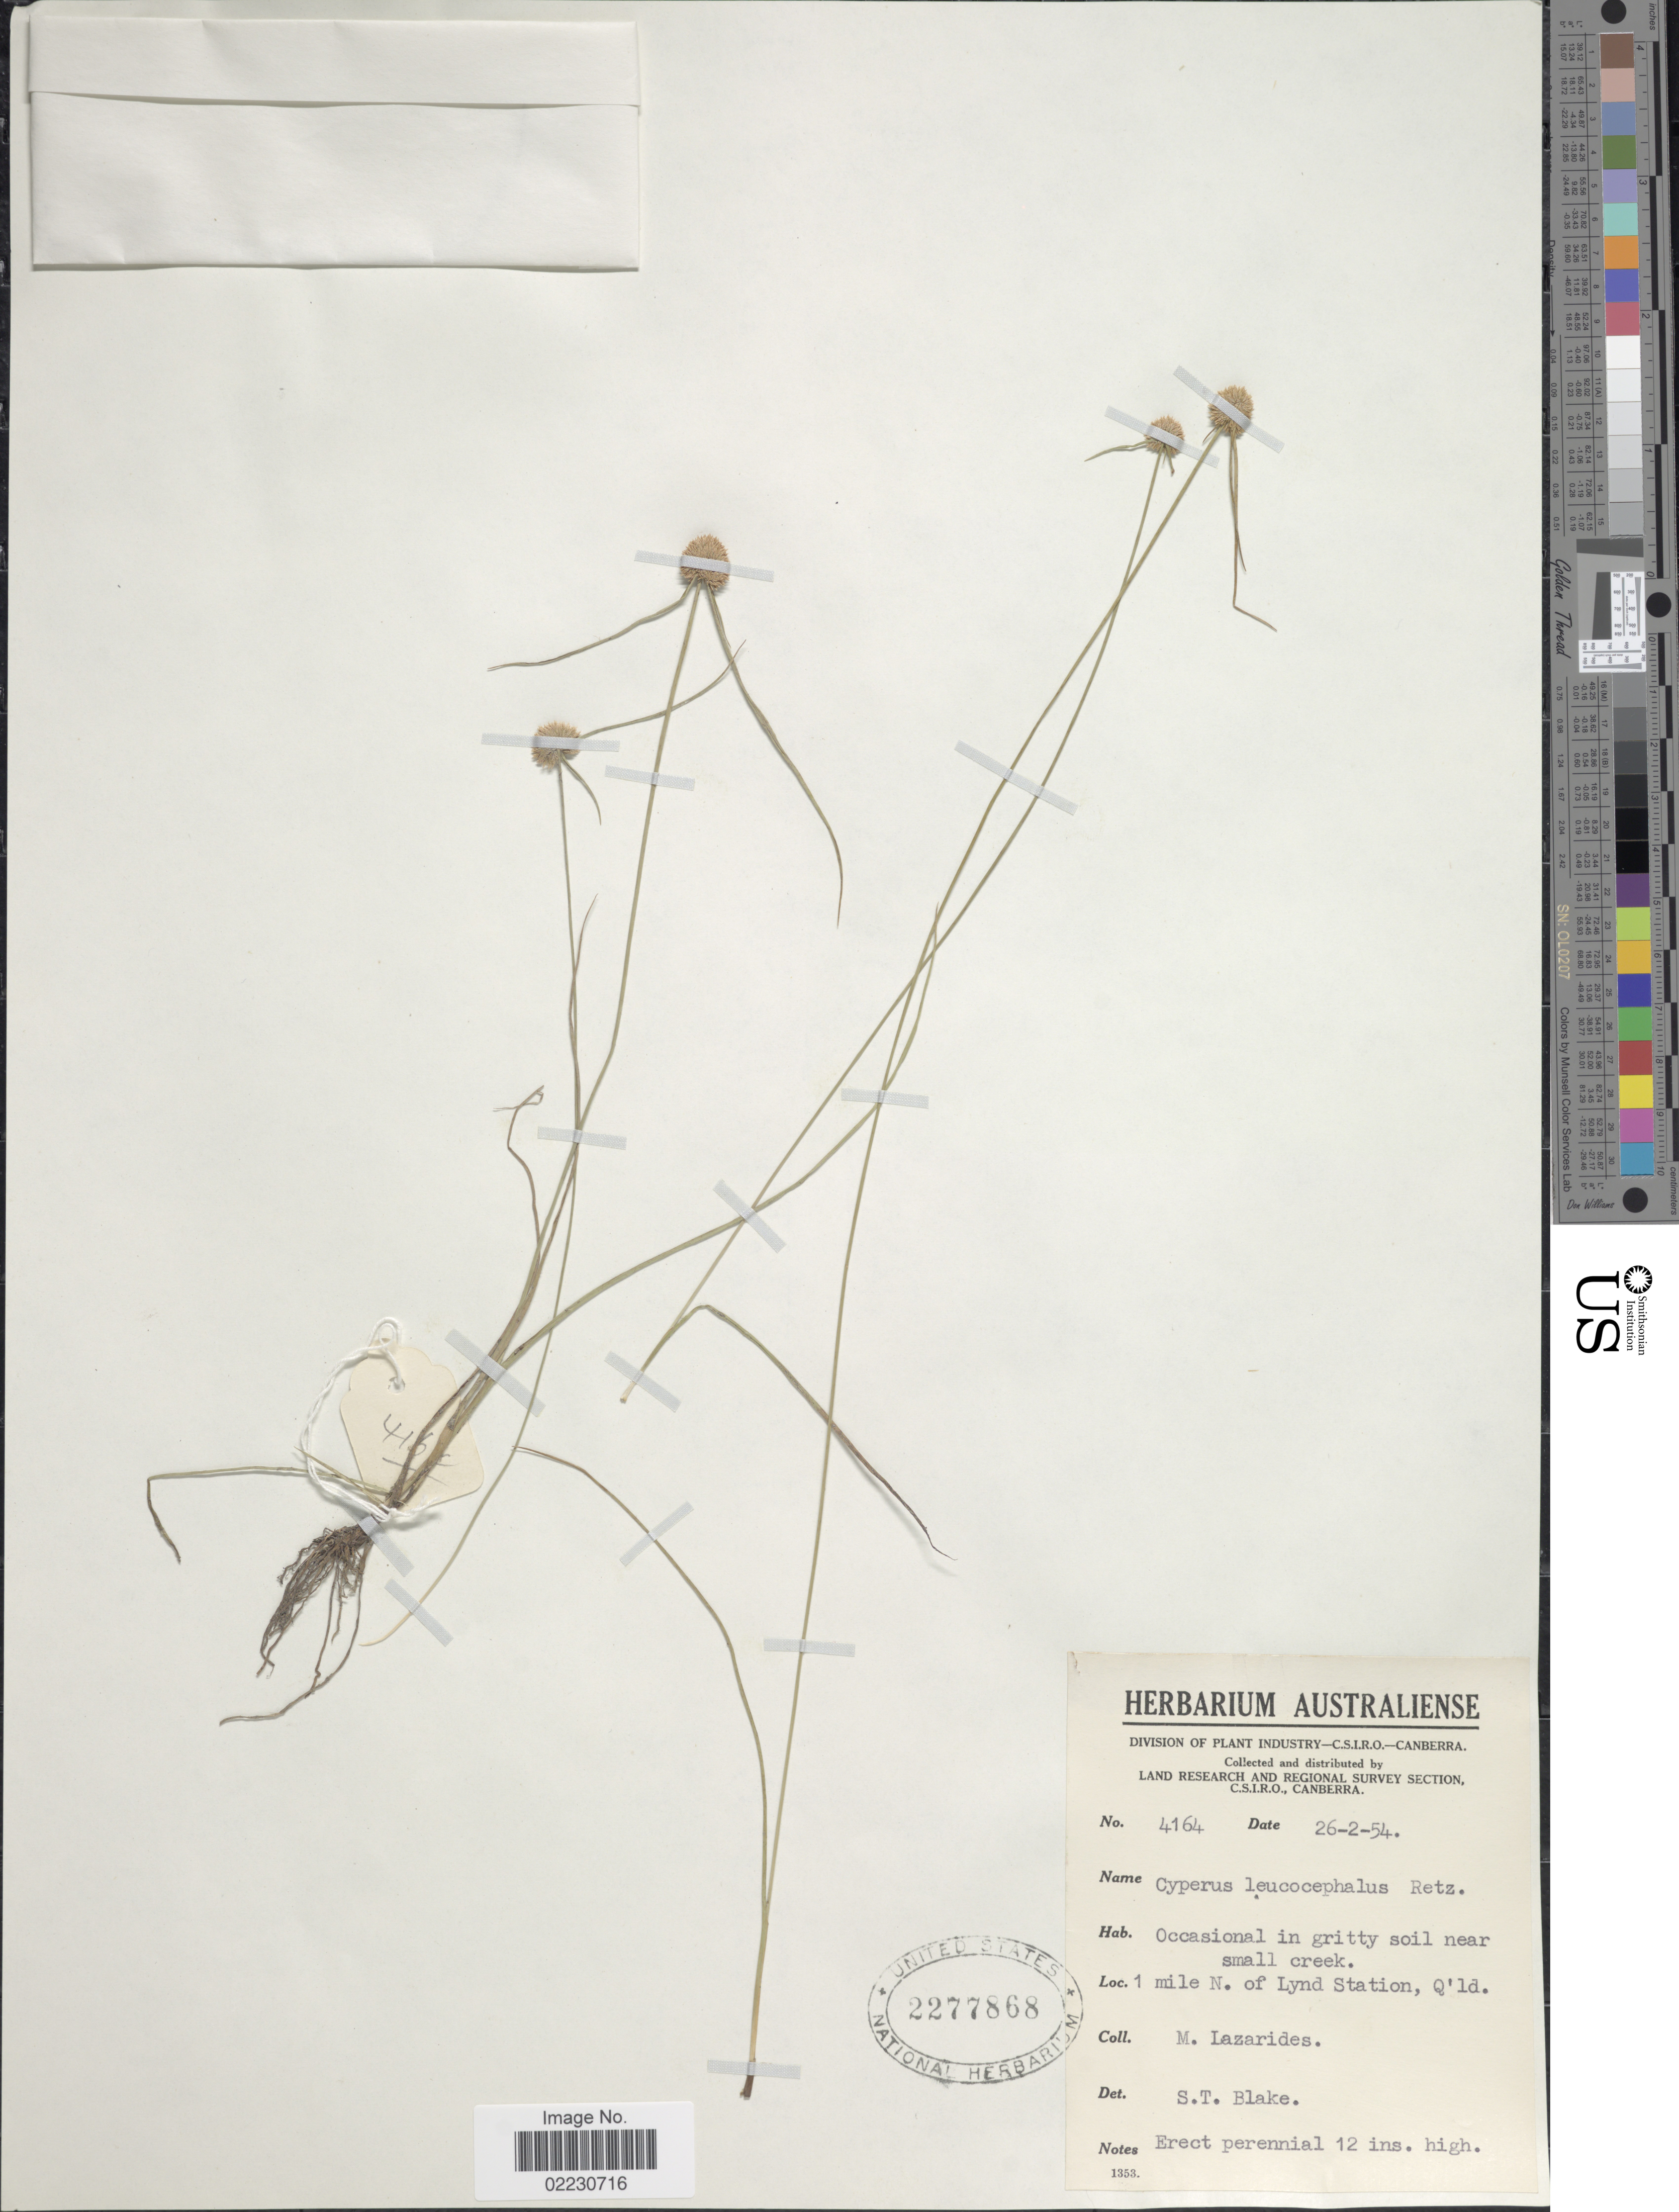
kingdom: Plantae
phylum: Tracheophyta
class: Liliopsida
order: Poales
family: Cyperaceae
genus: Cyperus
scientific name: Cyperus leucocephalus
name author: Retz.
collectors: M. Lazarides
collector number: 4164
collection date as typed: Transcribed d/m/y: 26/2/54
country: Australia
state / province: Queensland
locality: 1 mile N. of Lynd Station, Q'ld.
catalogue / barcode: US 2277868